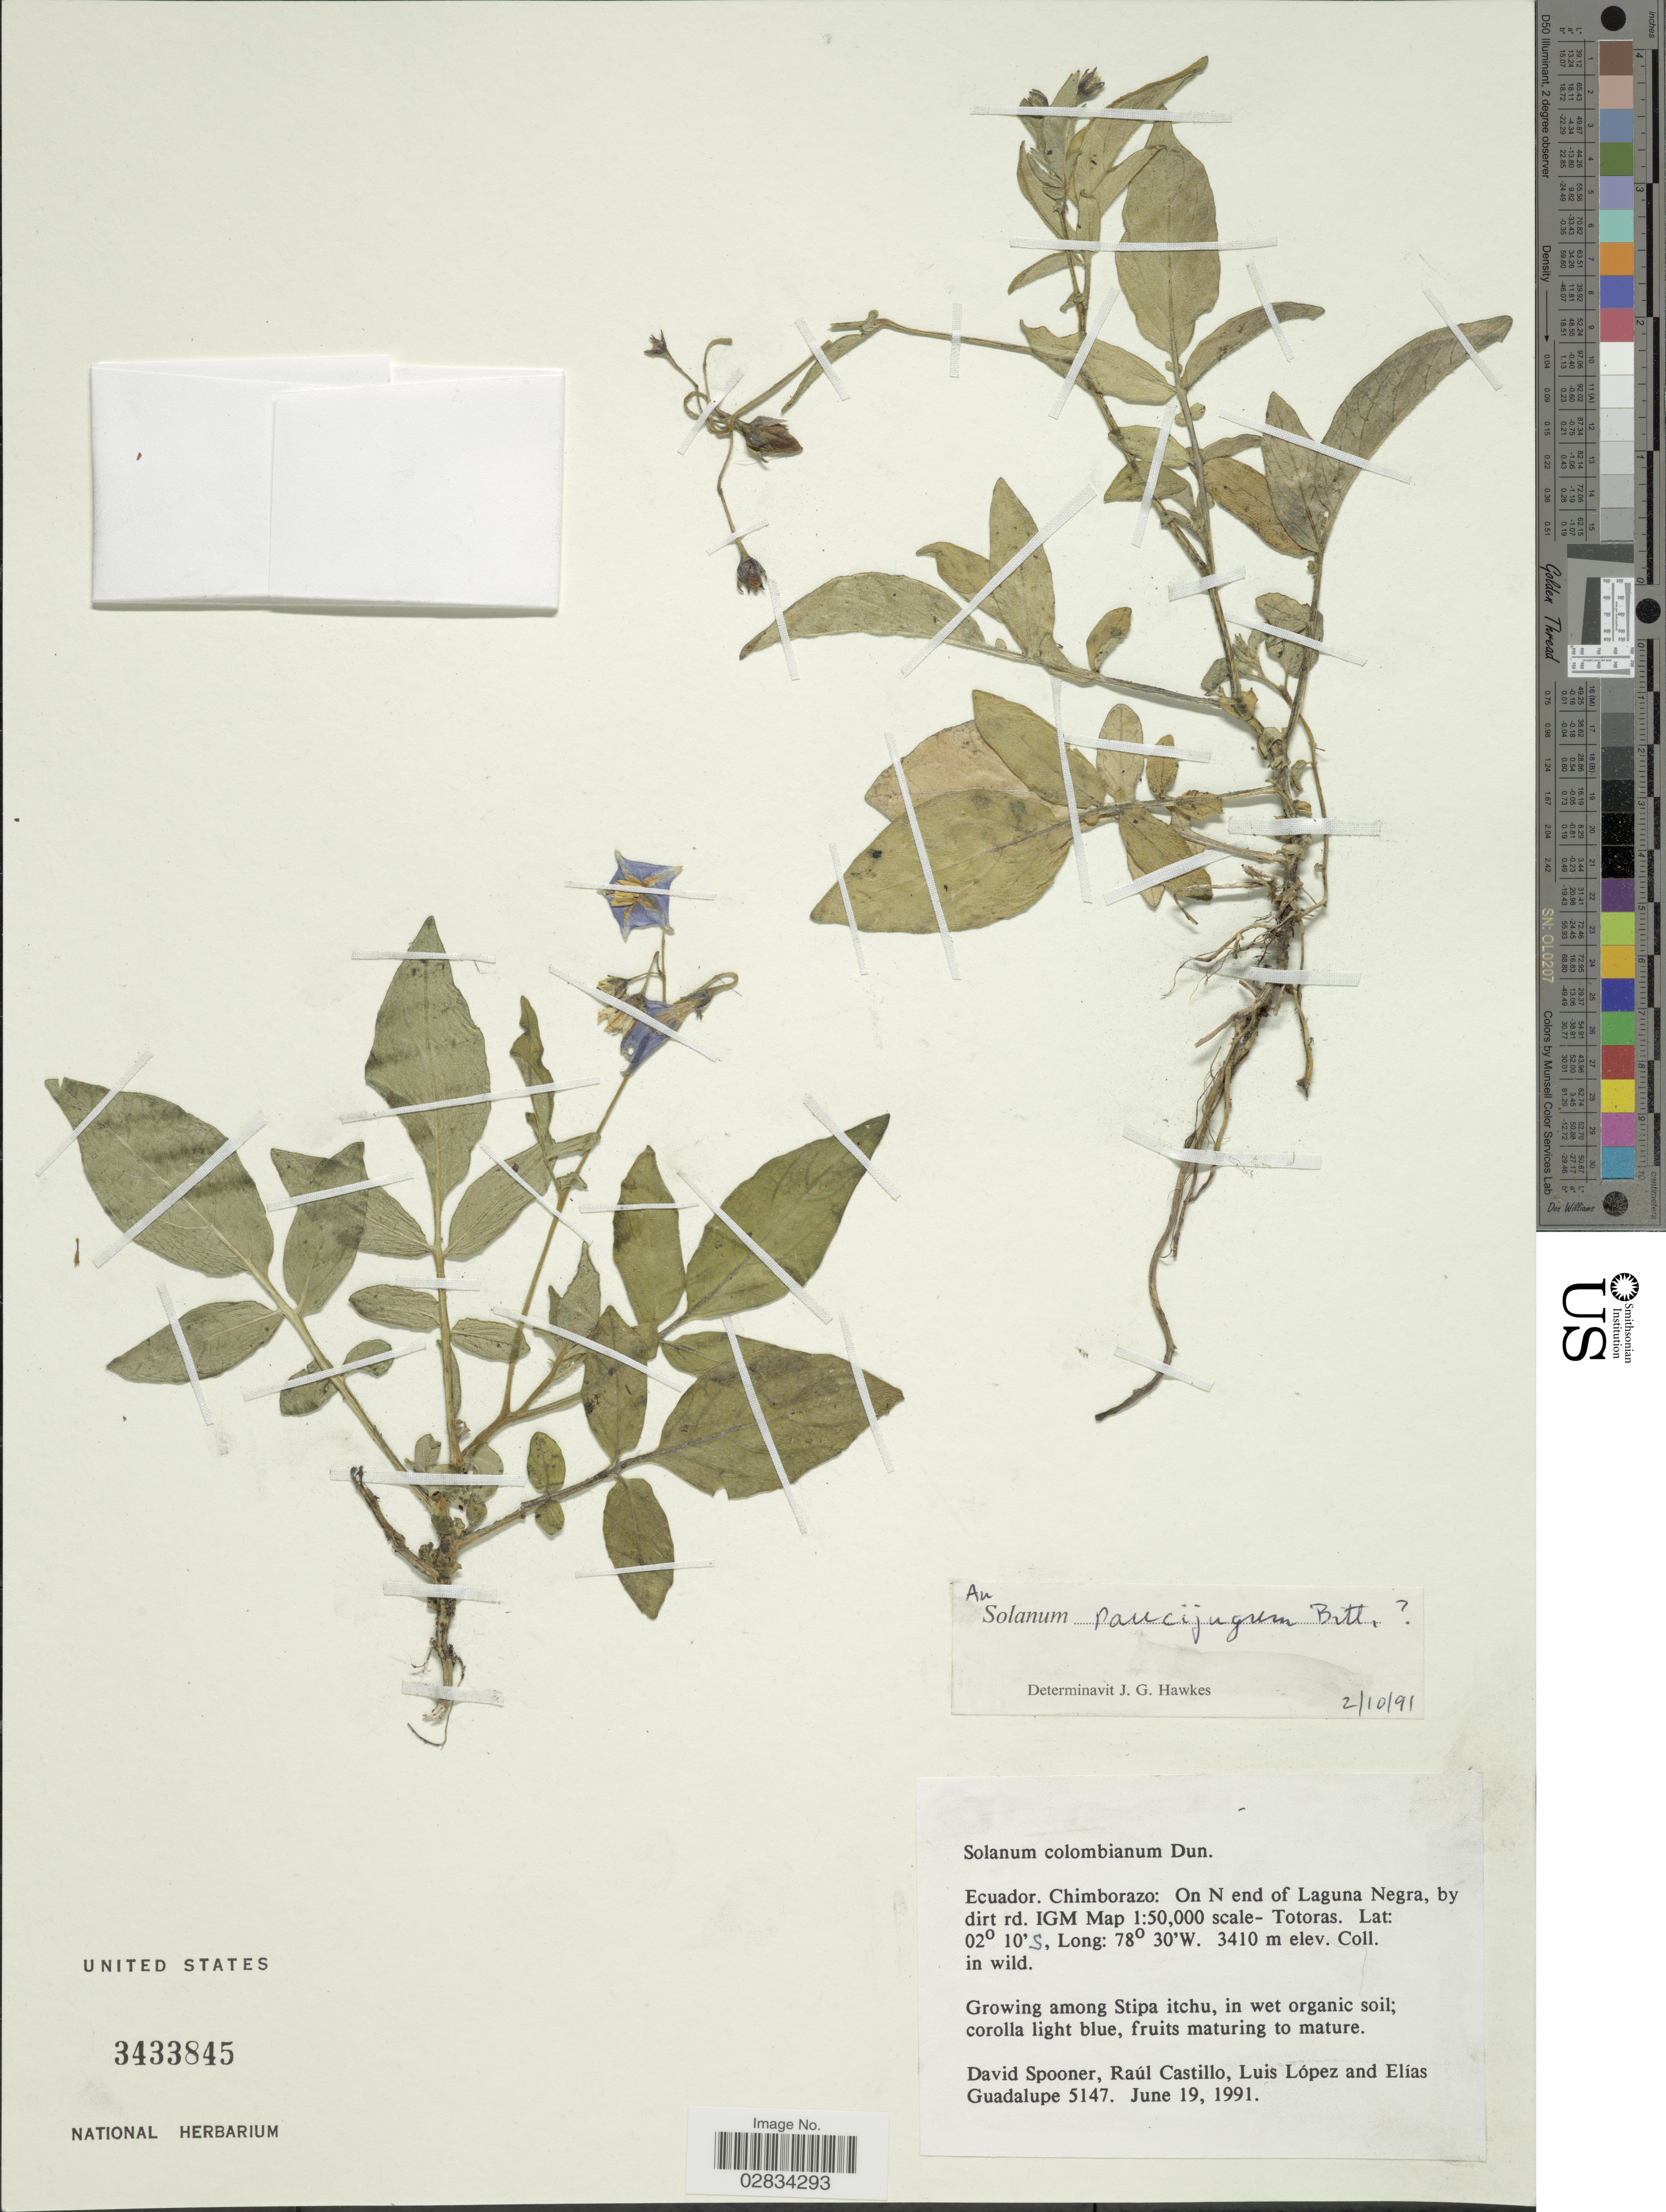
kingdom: Plantae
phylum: Tracheophyta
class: Magnoliopsida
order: Solanales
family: Solanaceae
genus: Solanum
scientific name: Solanum paucijugum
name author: Bitter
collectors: D. Spooner, R. Castillo, L. López & E. Guadalupe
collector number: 5147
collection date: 1991-06-19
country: Ecuador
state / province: Chimborazo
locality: Chimborazo: On N end of Laguna Negra, by dirt rd. IGM Map 1:50,000 scale- Totoras.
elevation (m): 3410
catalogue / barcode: US 3433845